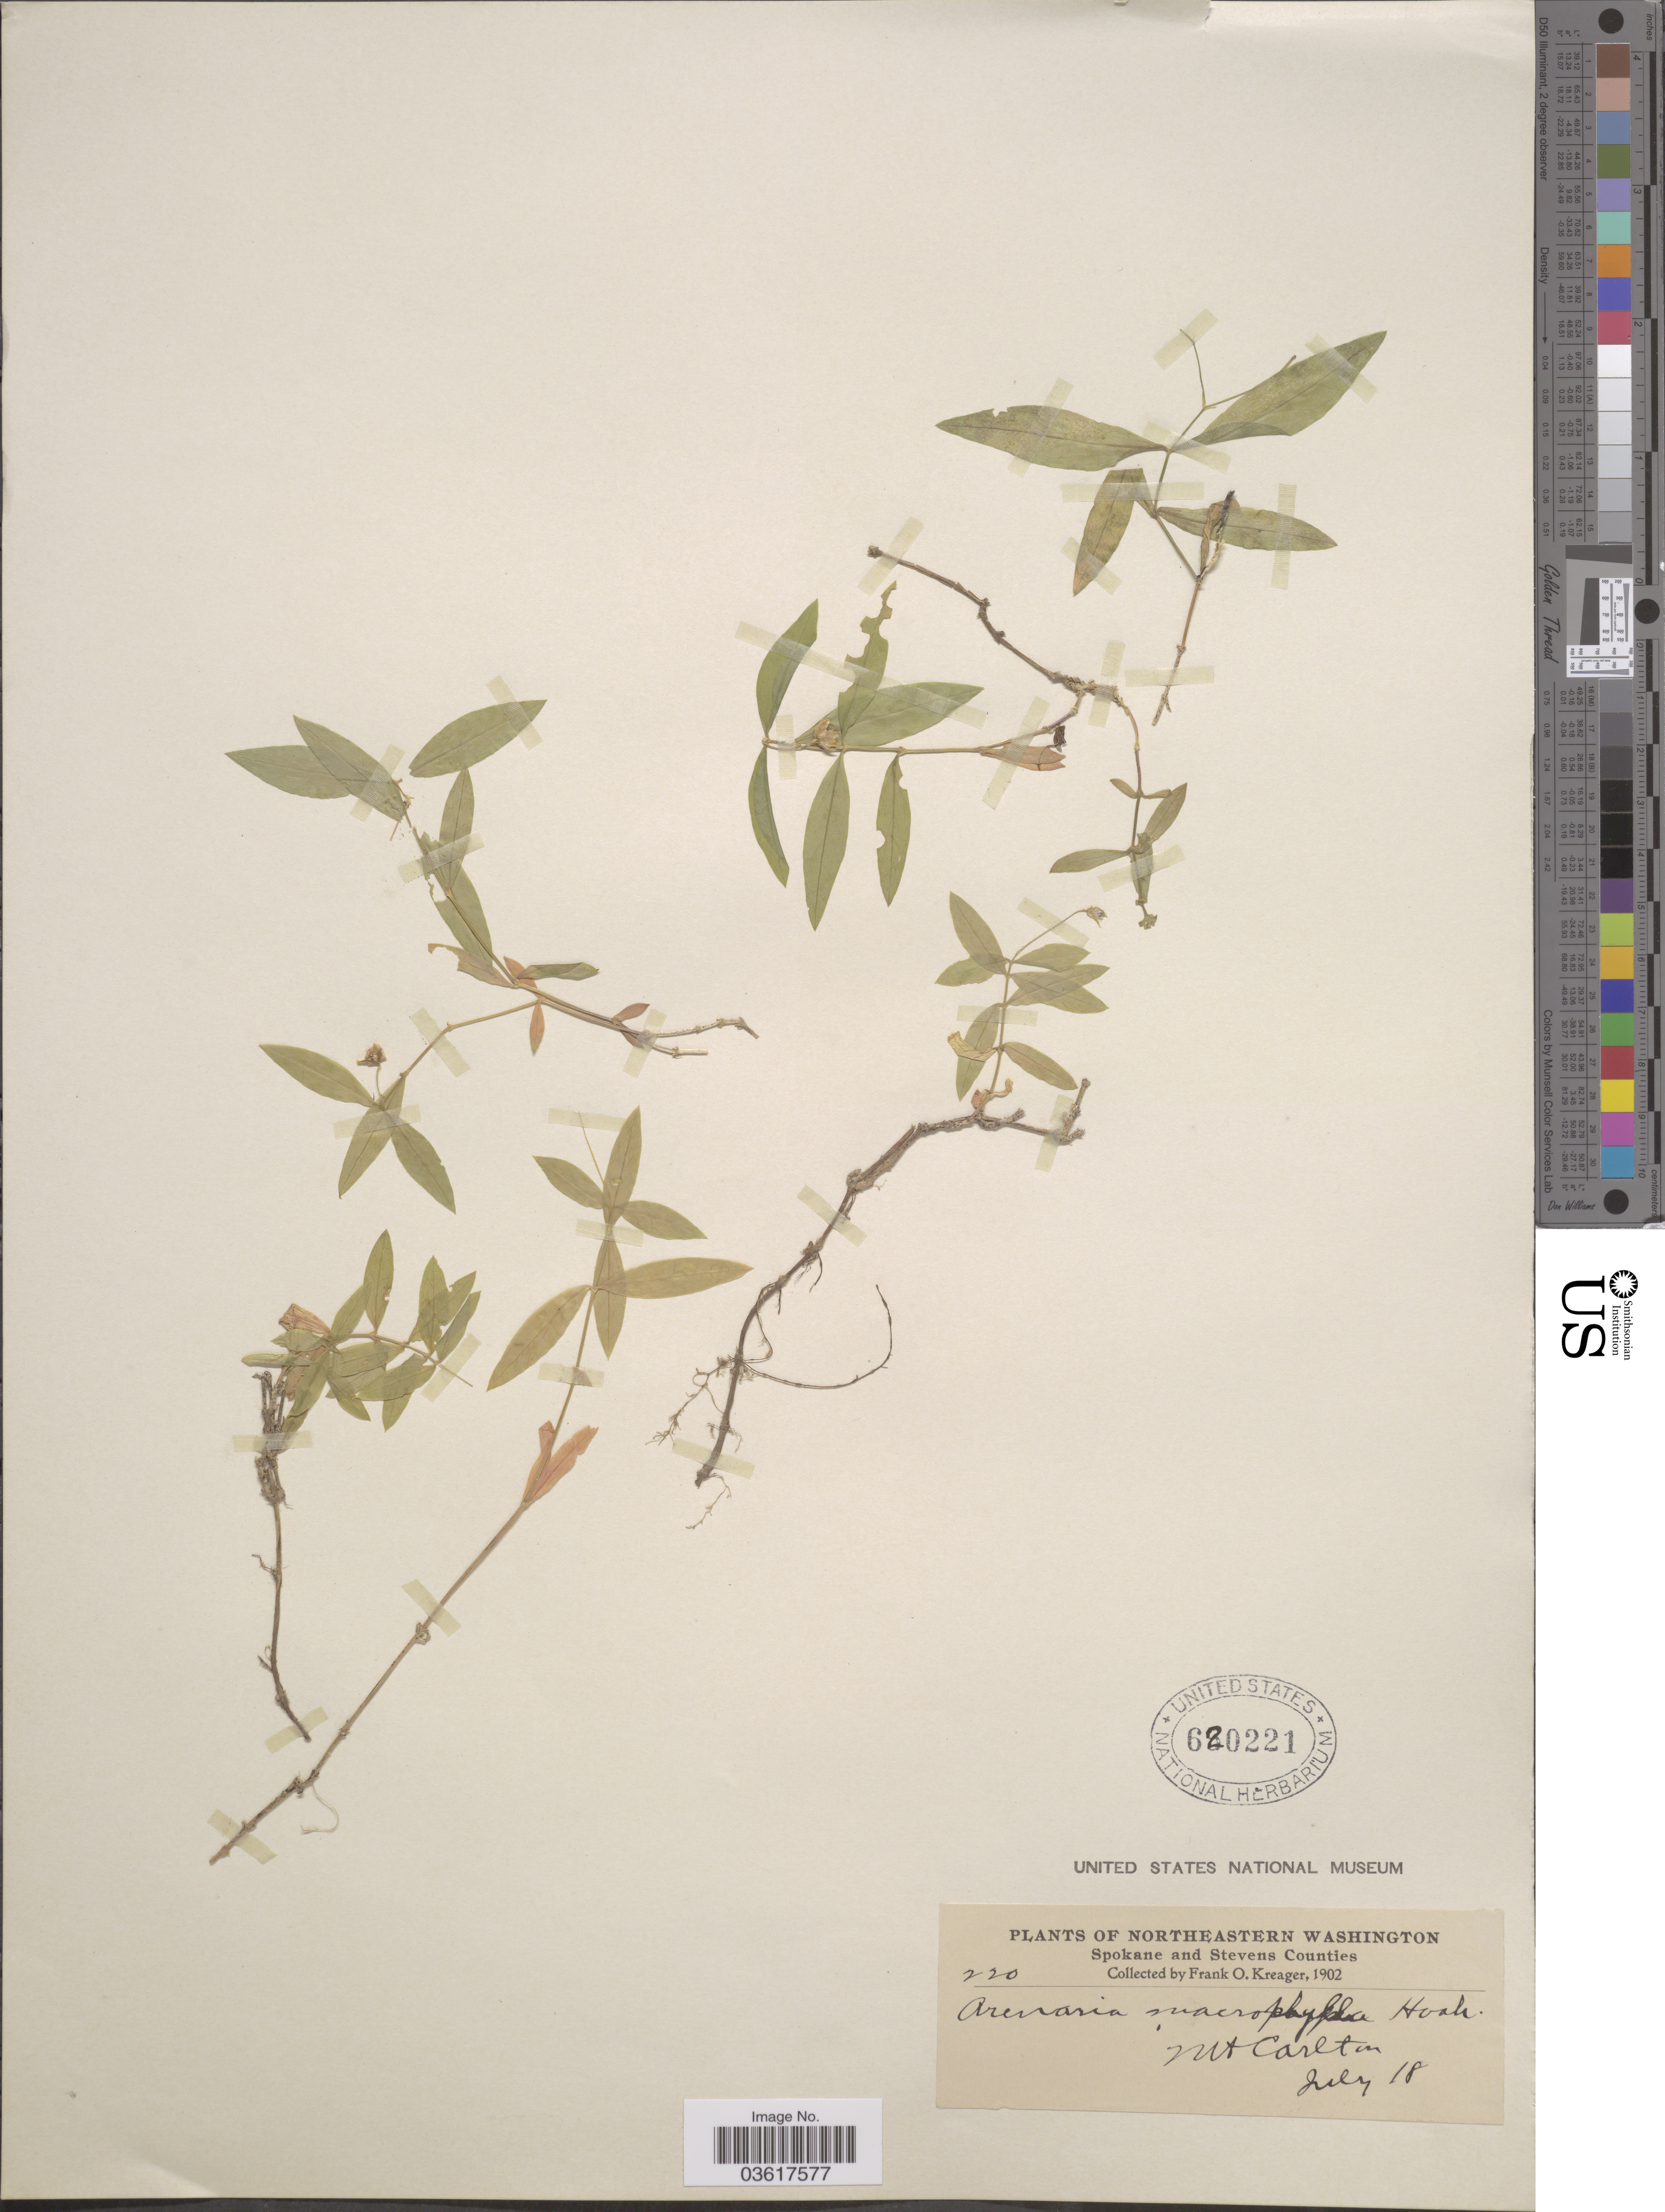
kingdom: Plantae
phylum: Tracheophyta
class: Magnoliopsida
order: Caryophyllales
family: Caryophyllaceae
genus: Moehringia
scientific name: Moehringia macrophylla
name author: (Hook.) Fenzl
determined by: Strong, Mark T., (BOT), Smithsonian Institution - National Museum of Natural History (UNITED STATES)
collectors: F. Kreager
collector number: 220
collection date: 1902-07-18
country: United States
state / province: Washington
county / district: Spokane / Stevens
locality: Northeastern Washington. Spokane and Stevens Counties. Mt. Carlton.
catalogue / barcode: US 620221